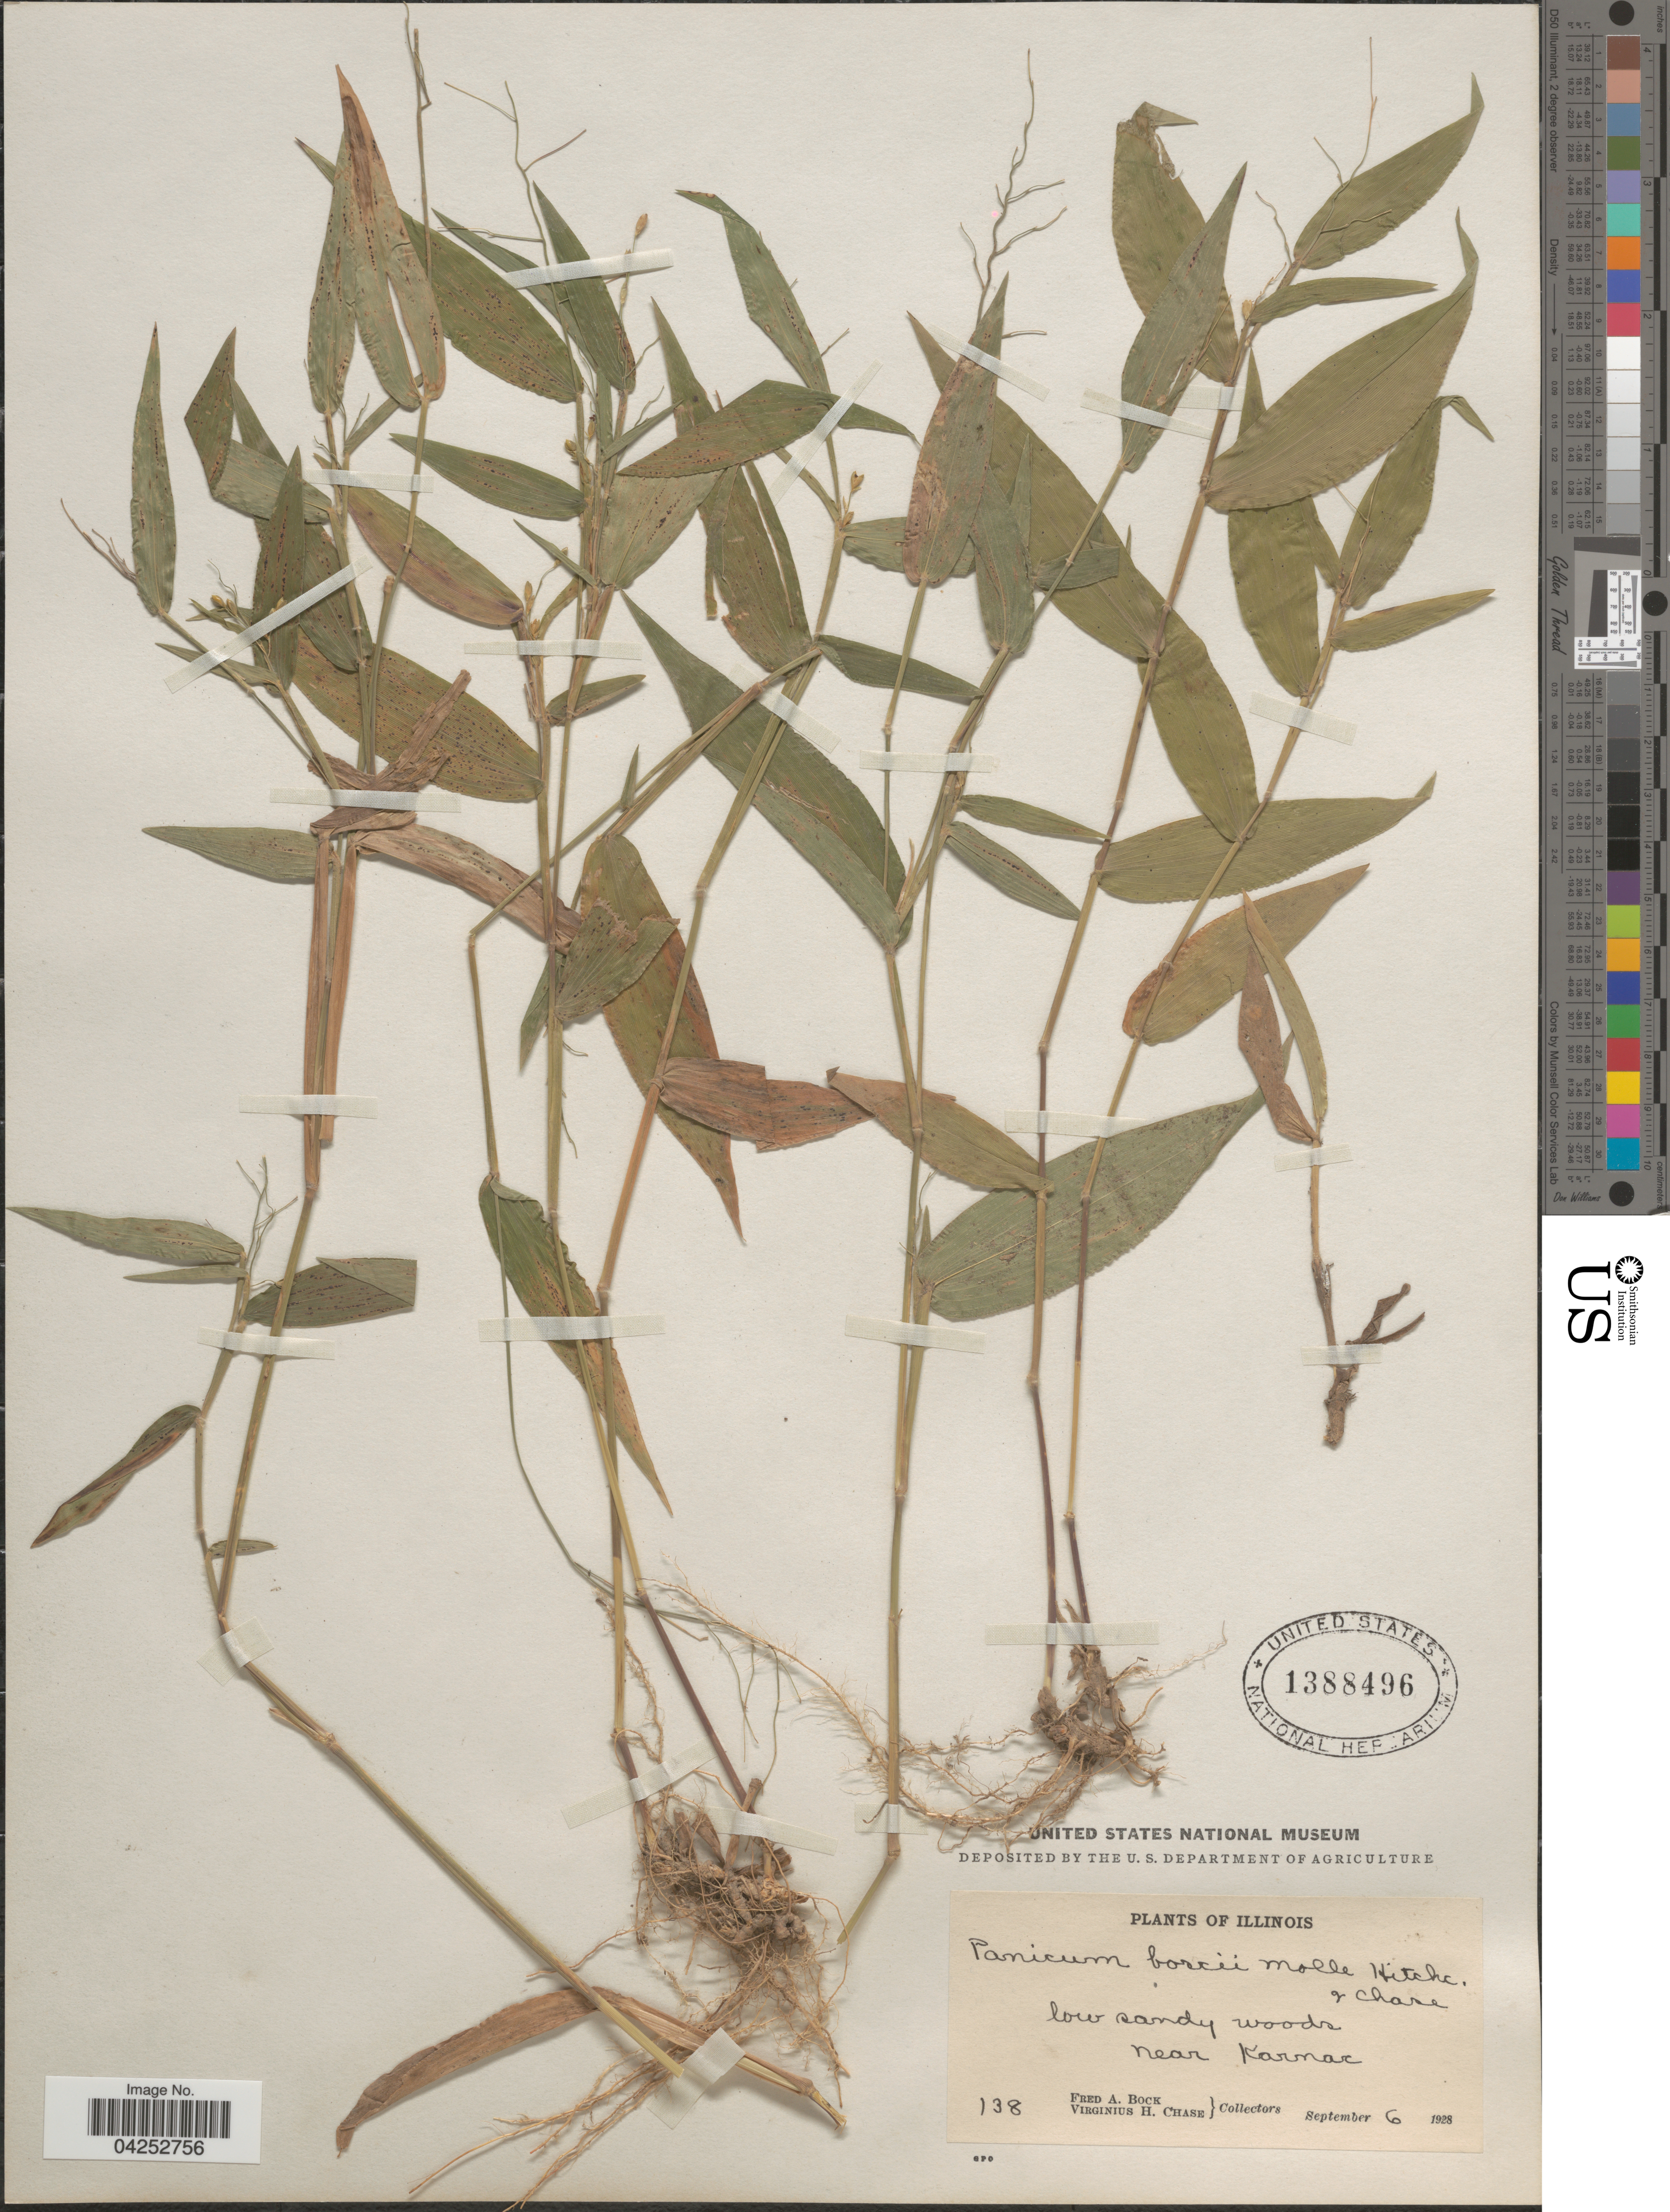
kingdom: Plantae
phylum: Tracheophyta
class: Liliopsida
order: Poales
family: Poaceae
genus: Dichanthelium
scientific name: Dichanthelium boscii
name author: (Poir.) Gould & C.A. Clark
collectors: F. Bock & V. H. Chase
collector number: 138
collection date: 1928-09-06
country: United States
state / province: Illinois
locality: Low sandy woods near Karnac.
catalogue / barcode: US 1388496